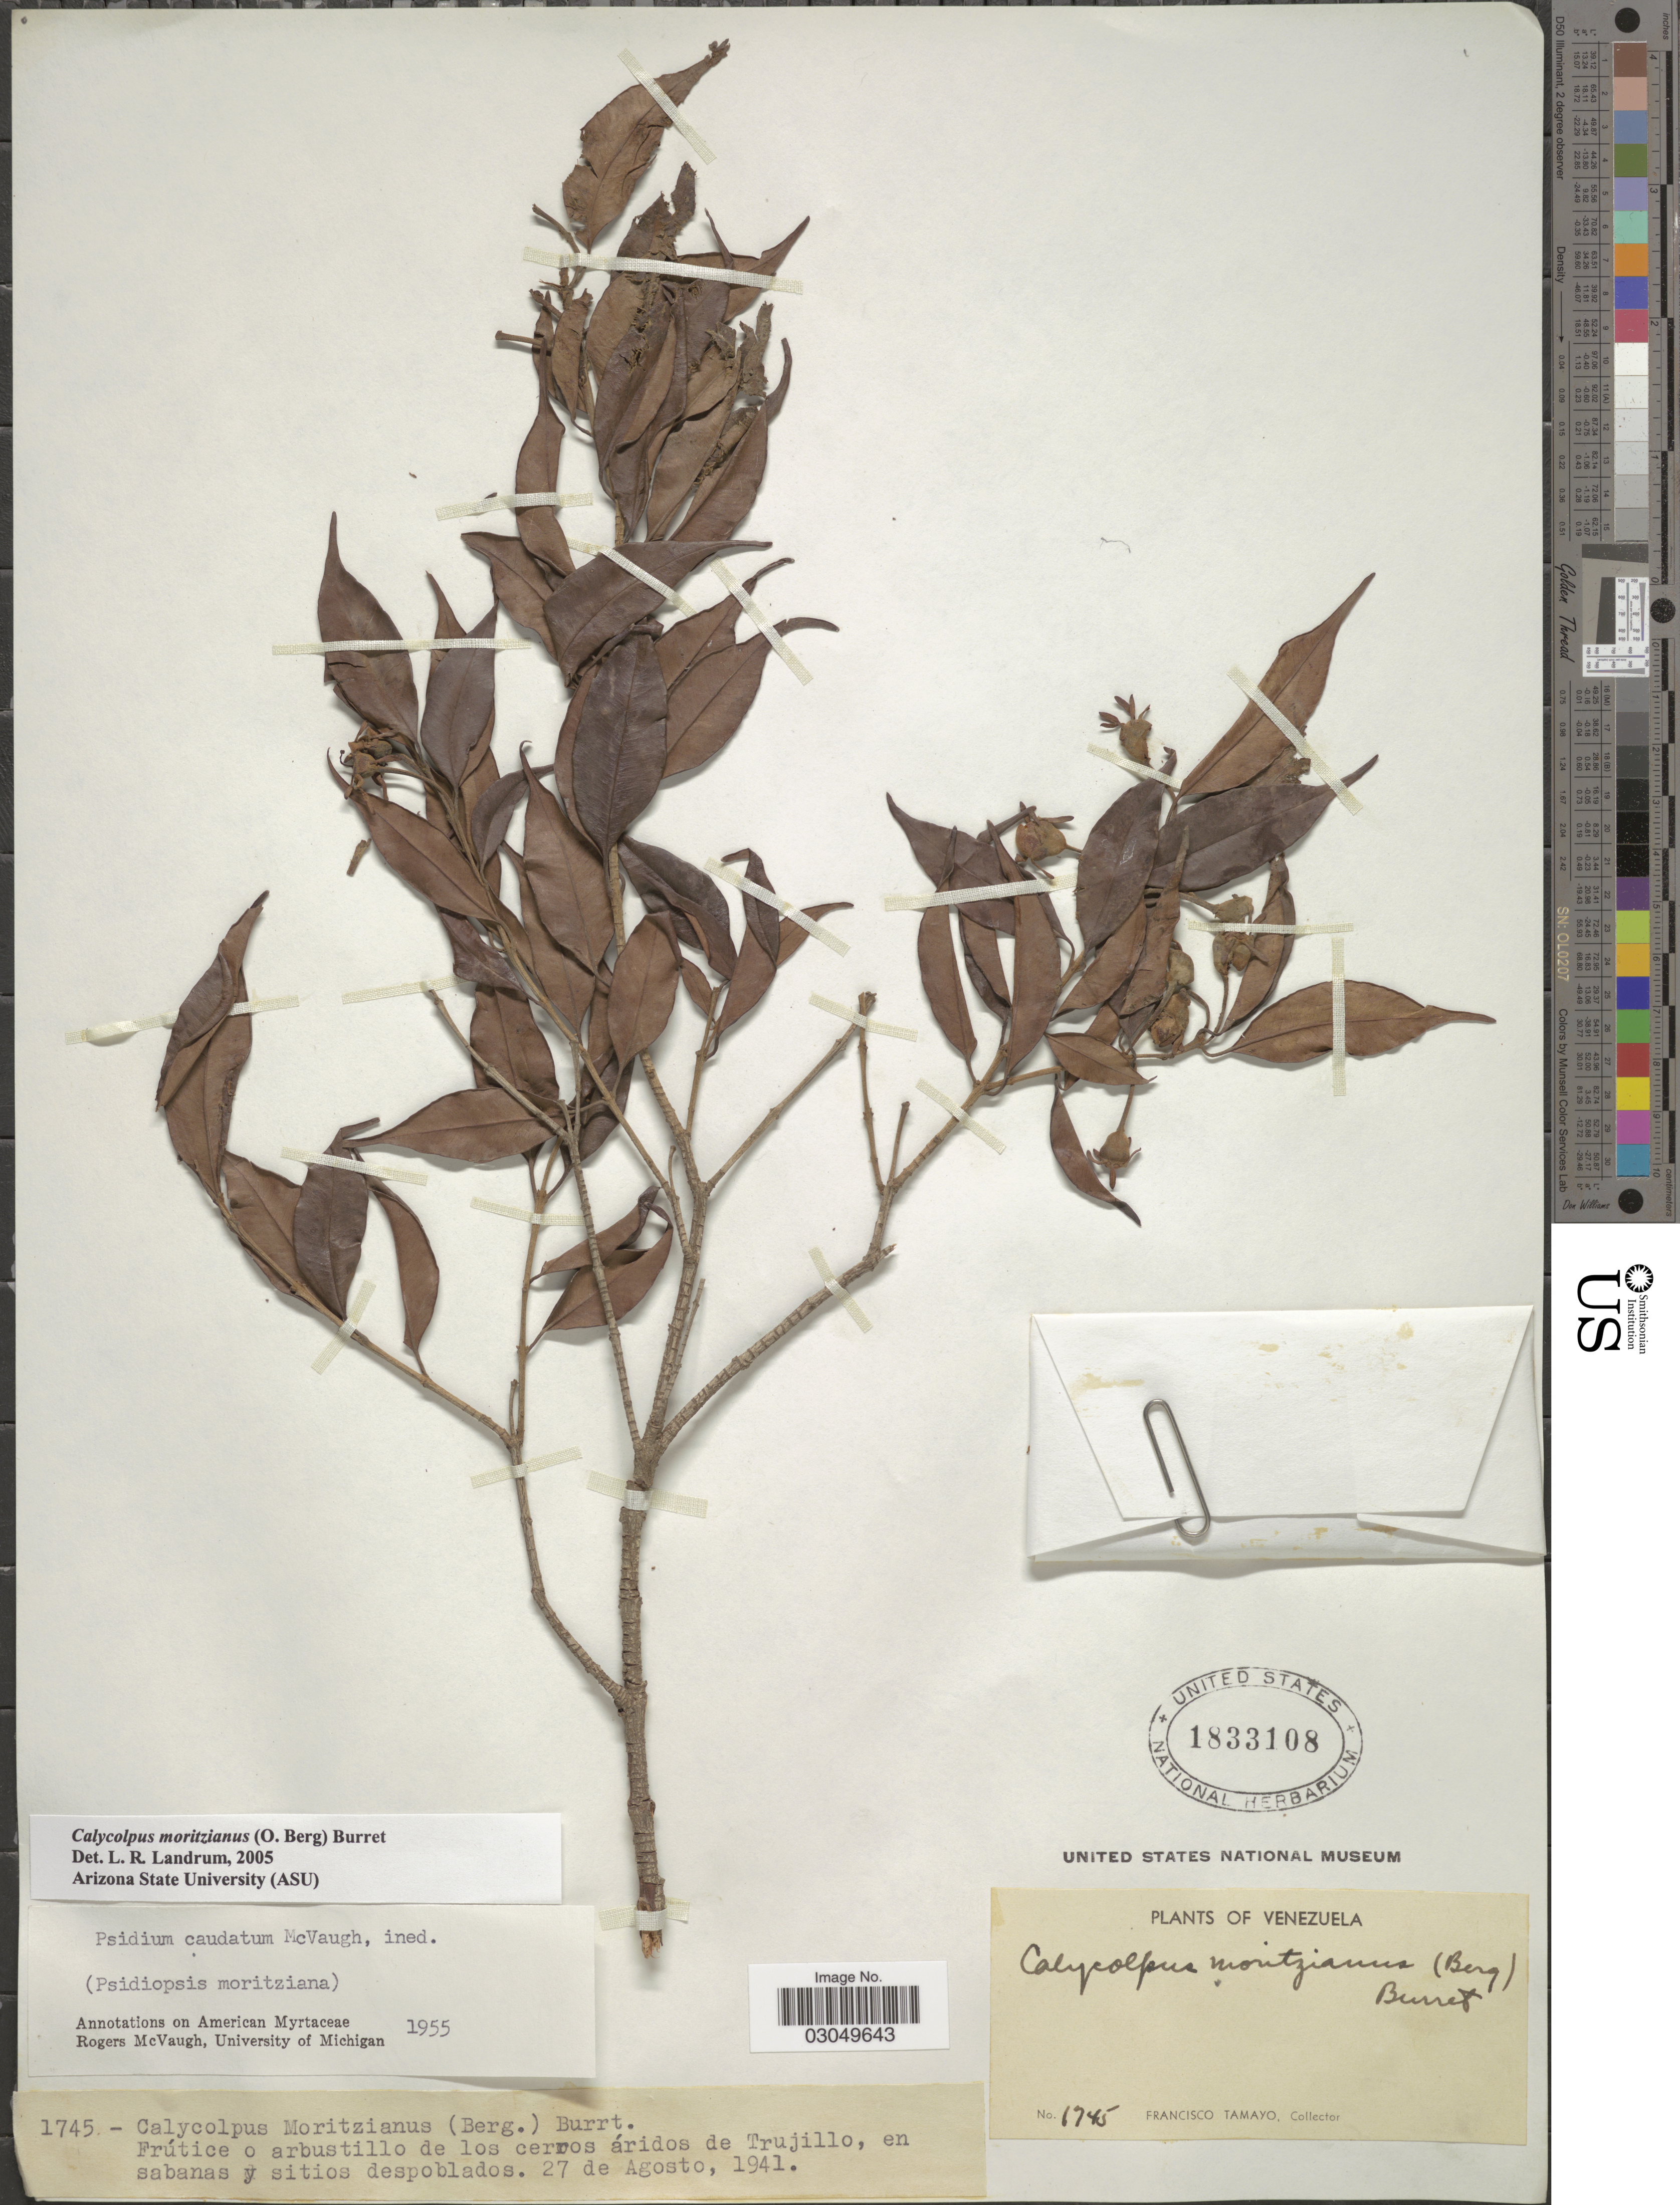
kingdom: Plantae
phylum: Tracheophyta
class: Magnoliopsida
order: Myrtales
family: Myrtaceae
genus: Calycolpus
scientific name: Calycolpus moritzianus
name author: (O. Berg) Burret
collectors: F. Tamayo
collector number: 1745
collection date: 1941-08-27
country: Venezuela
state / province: Trujillo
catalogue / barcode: US 1833108